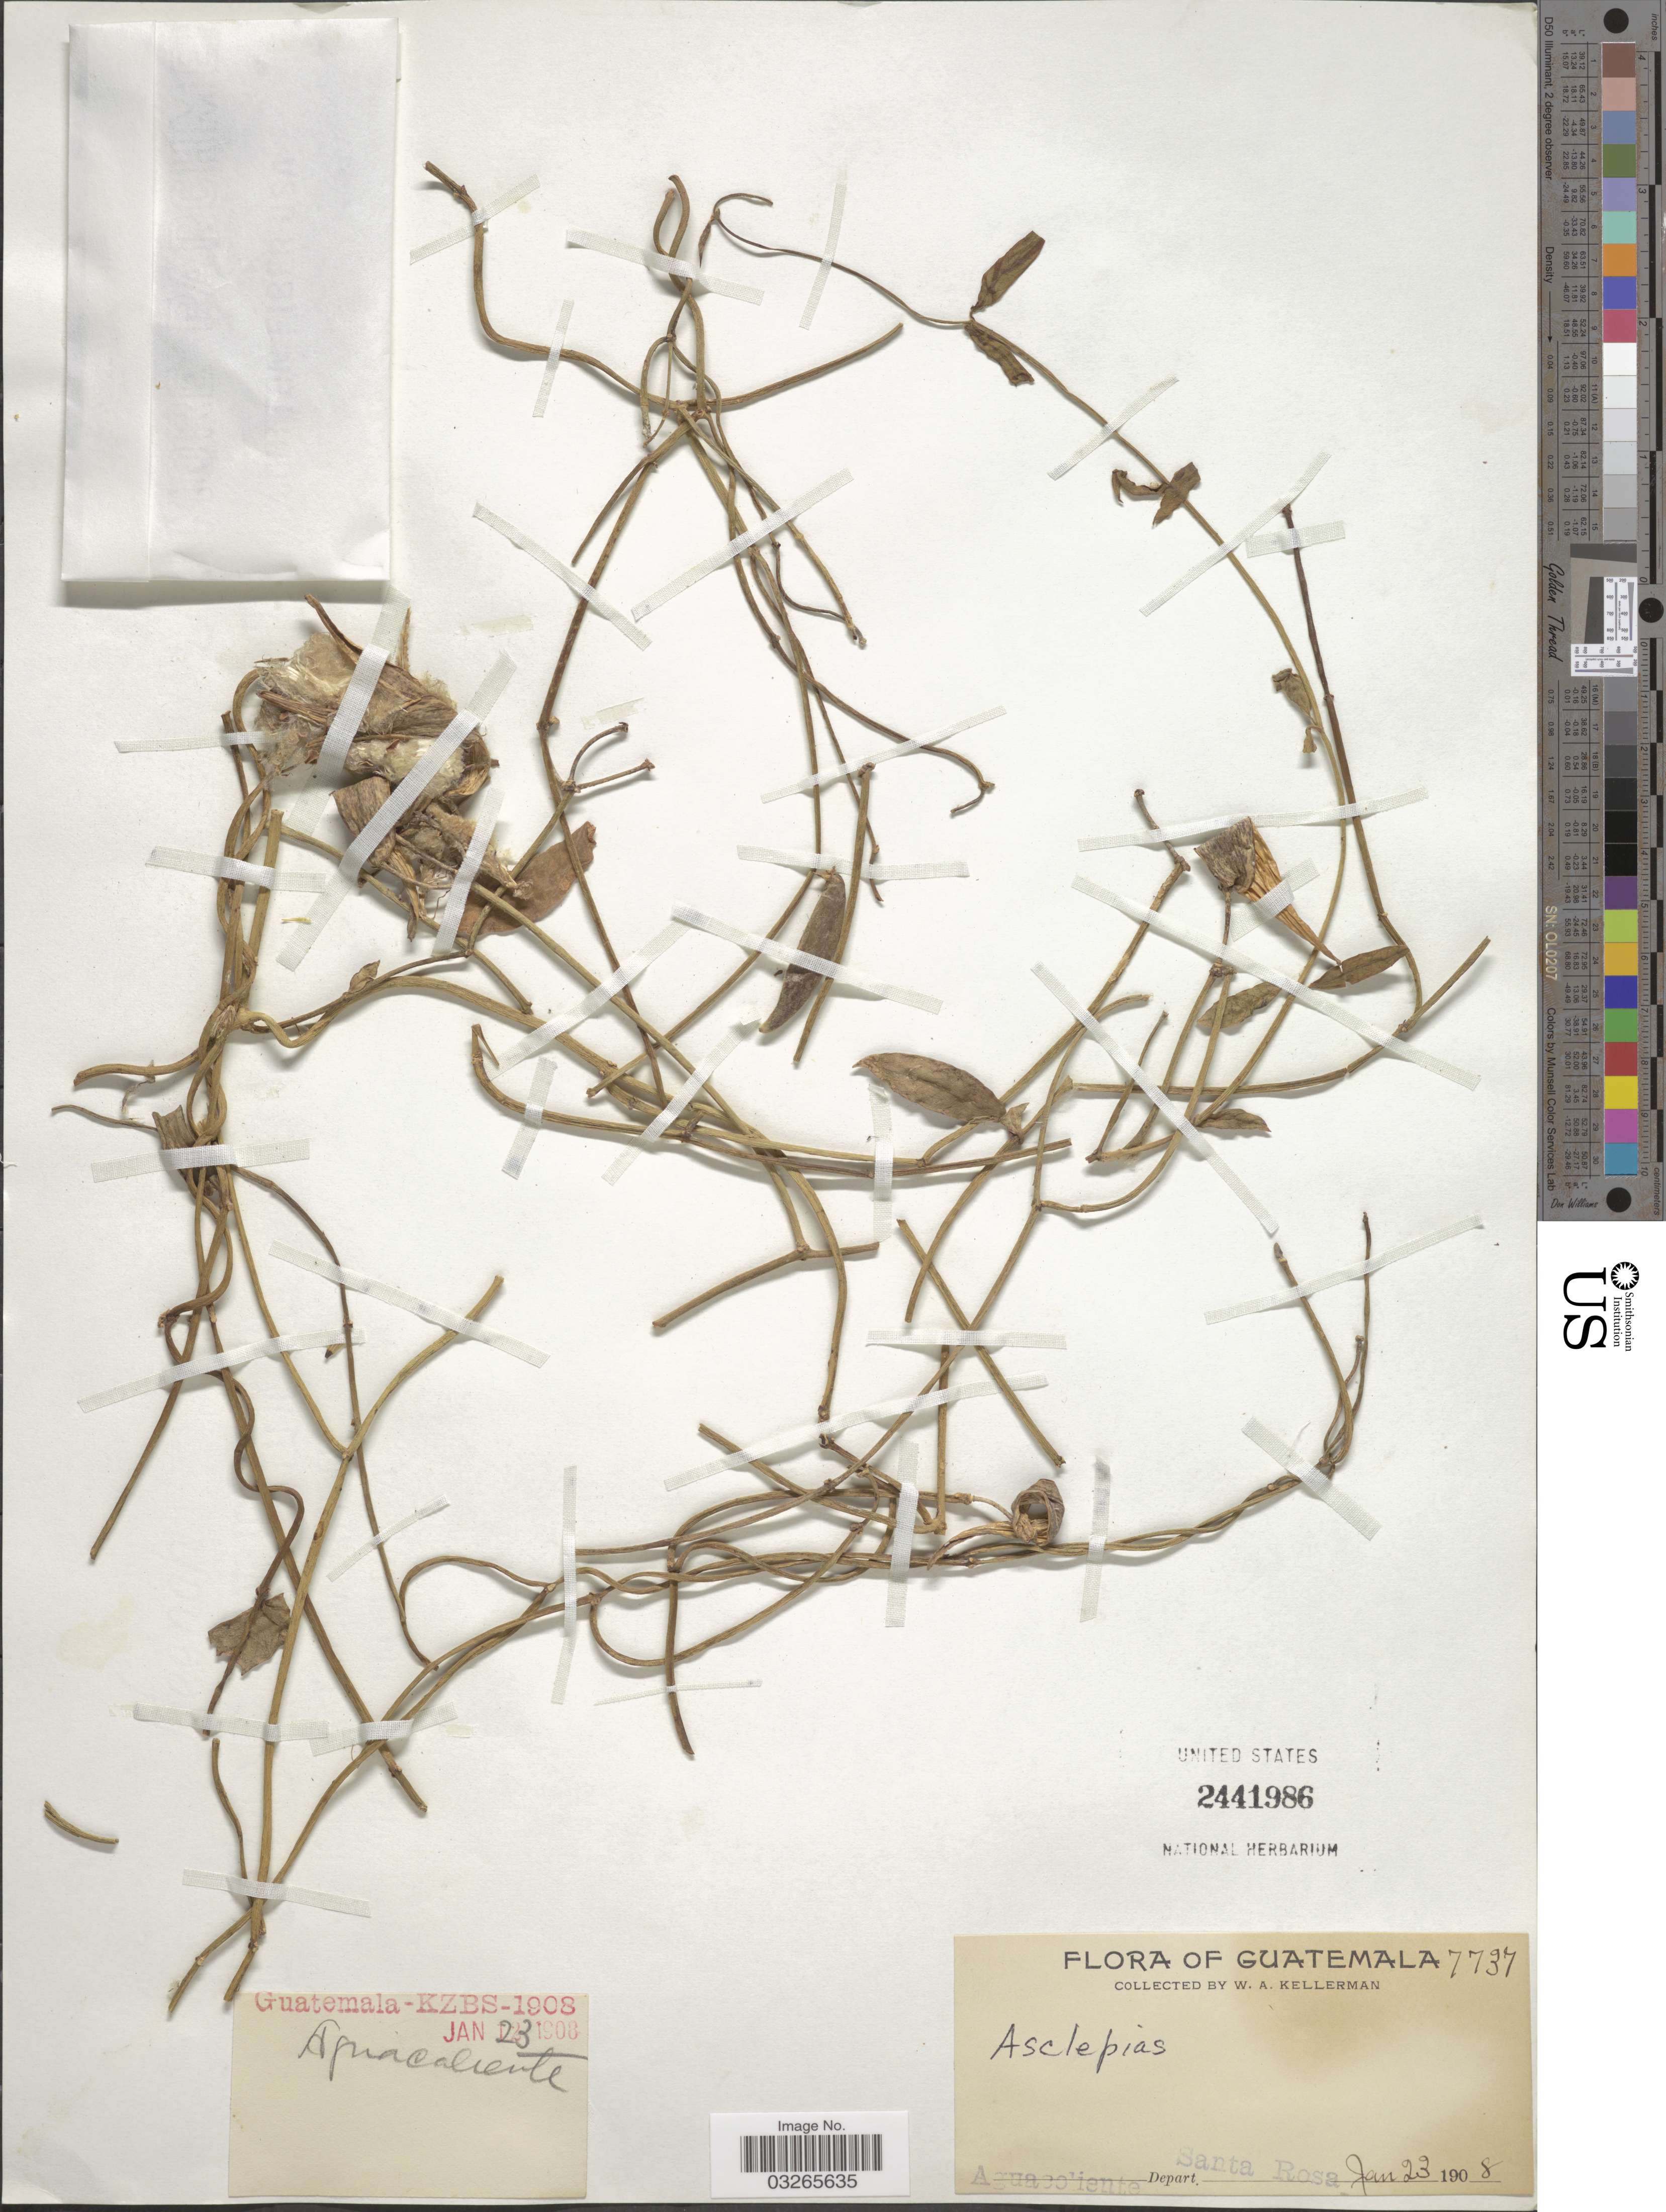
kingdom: Plantae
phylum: Tracheophyta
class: Magnoliopsida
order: Gentianales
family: Apocynaceae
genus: Sarcostemma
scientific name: Sarcostemma sp.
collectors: W. Kellerman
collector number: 7737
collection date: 1908-01-23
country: Guatemala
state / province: Santa Rosa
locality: Aguacaliente, Depart. Santa Rosa.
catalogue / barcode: US 2441986